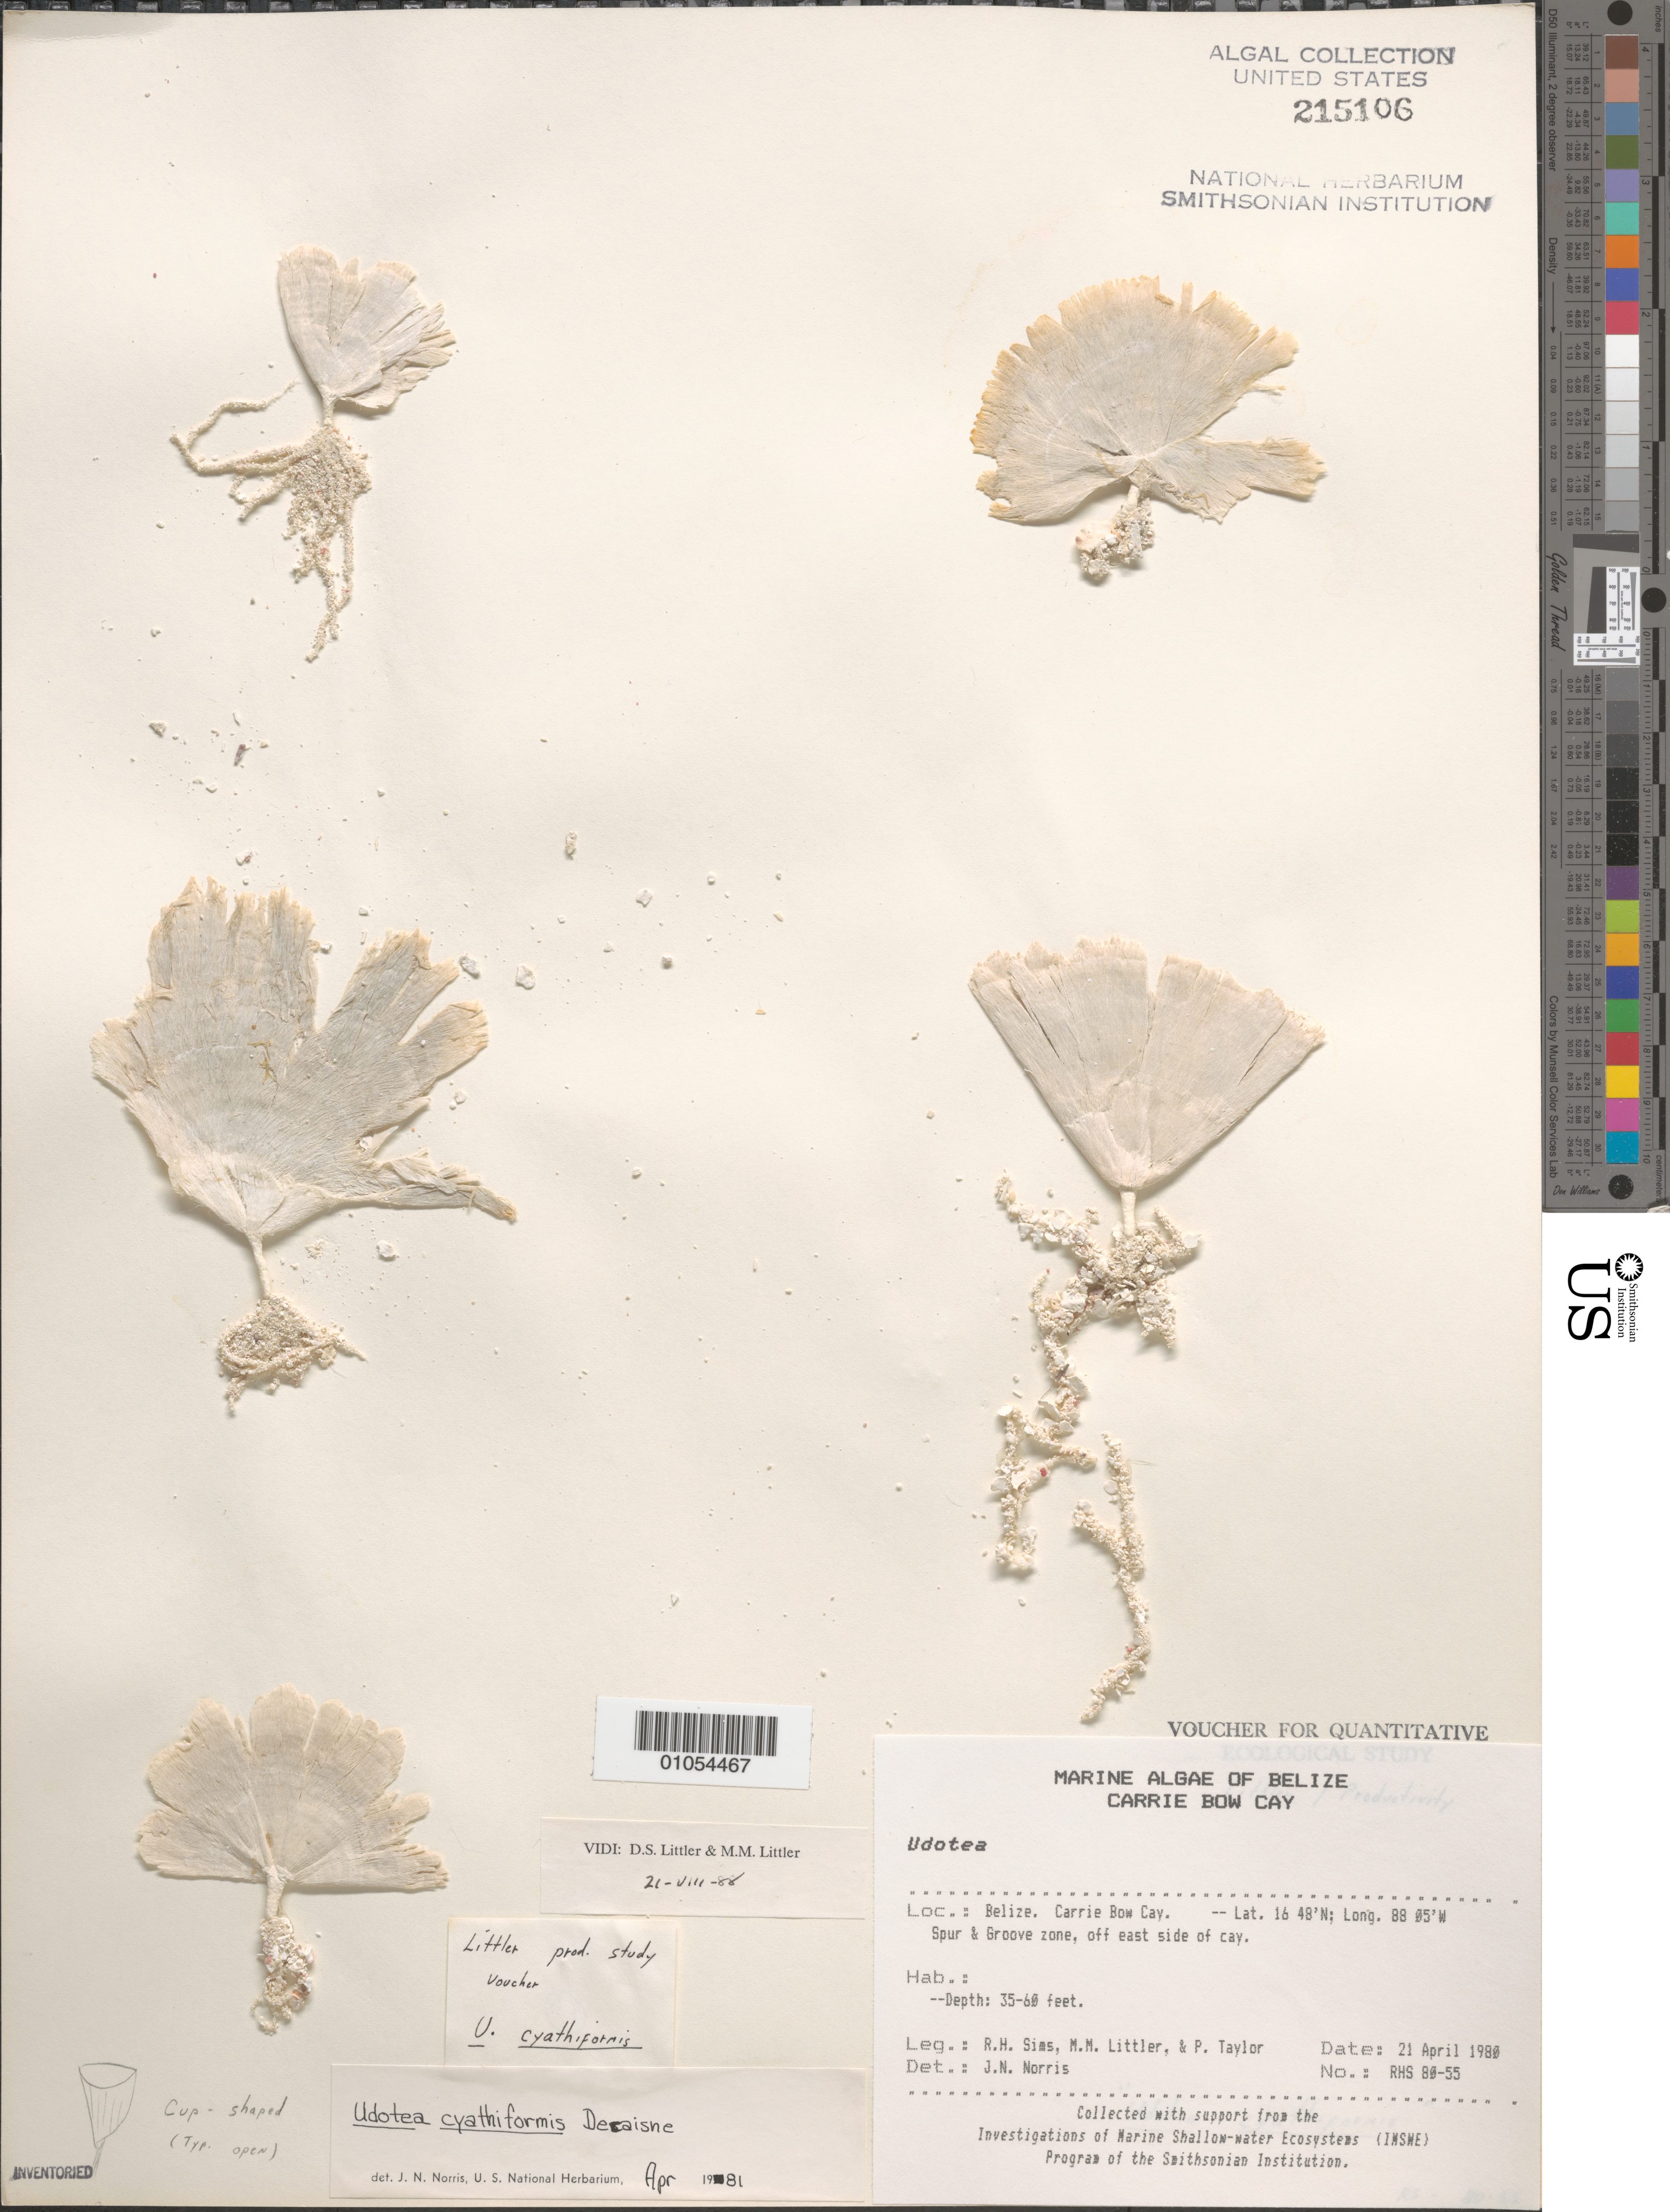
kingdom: Plantae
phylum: Chlorophyta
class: Ulvophyceae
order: Bryopsidales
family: Udoteaceae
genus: Udotea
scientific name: Udotea cyathiformis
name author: Decne.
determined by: Norris, James N.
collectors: R. H. Sims, M. M. Littler & P. R. Taylor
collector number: RHS 80-55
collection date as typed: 21 Apr 1980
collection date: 1980-04-21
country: Belize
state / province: Stann Creek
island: Carrie Bow Cay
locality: Spur and groove zone off east side of Carrie Bow Cay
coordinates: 16 48'N, 88 05'W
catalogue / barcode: US 215106